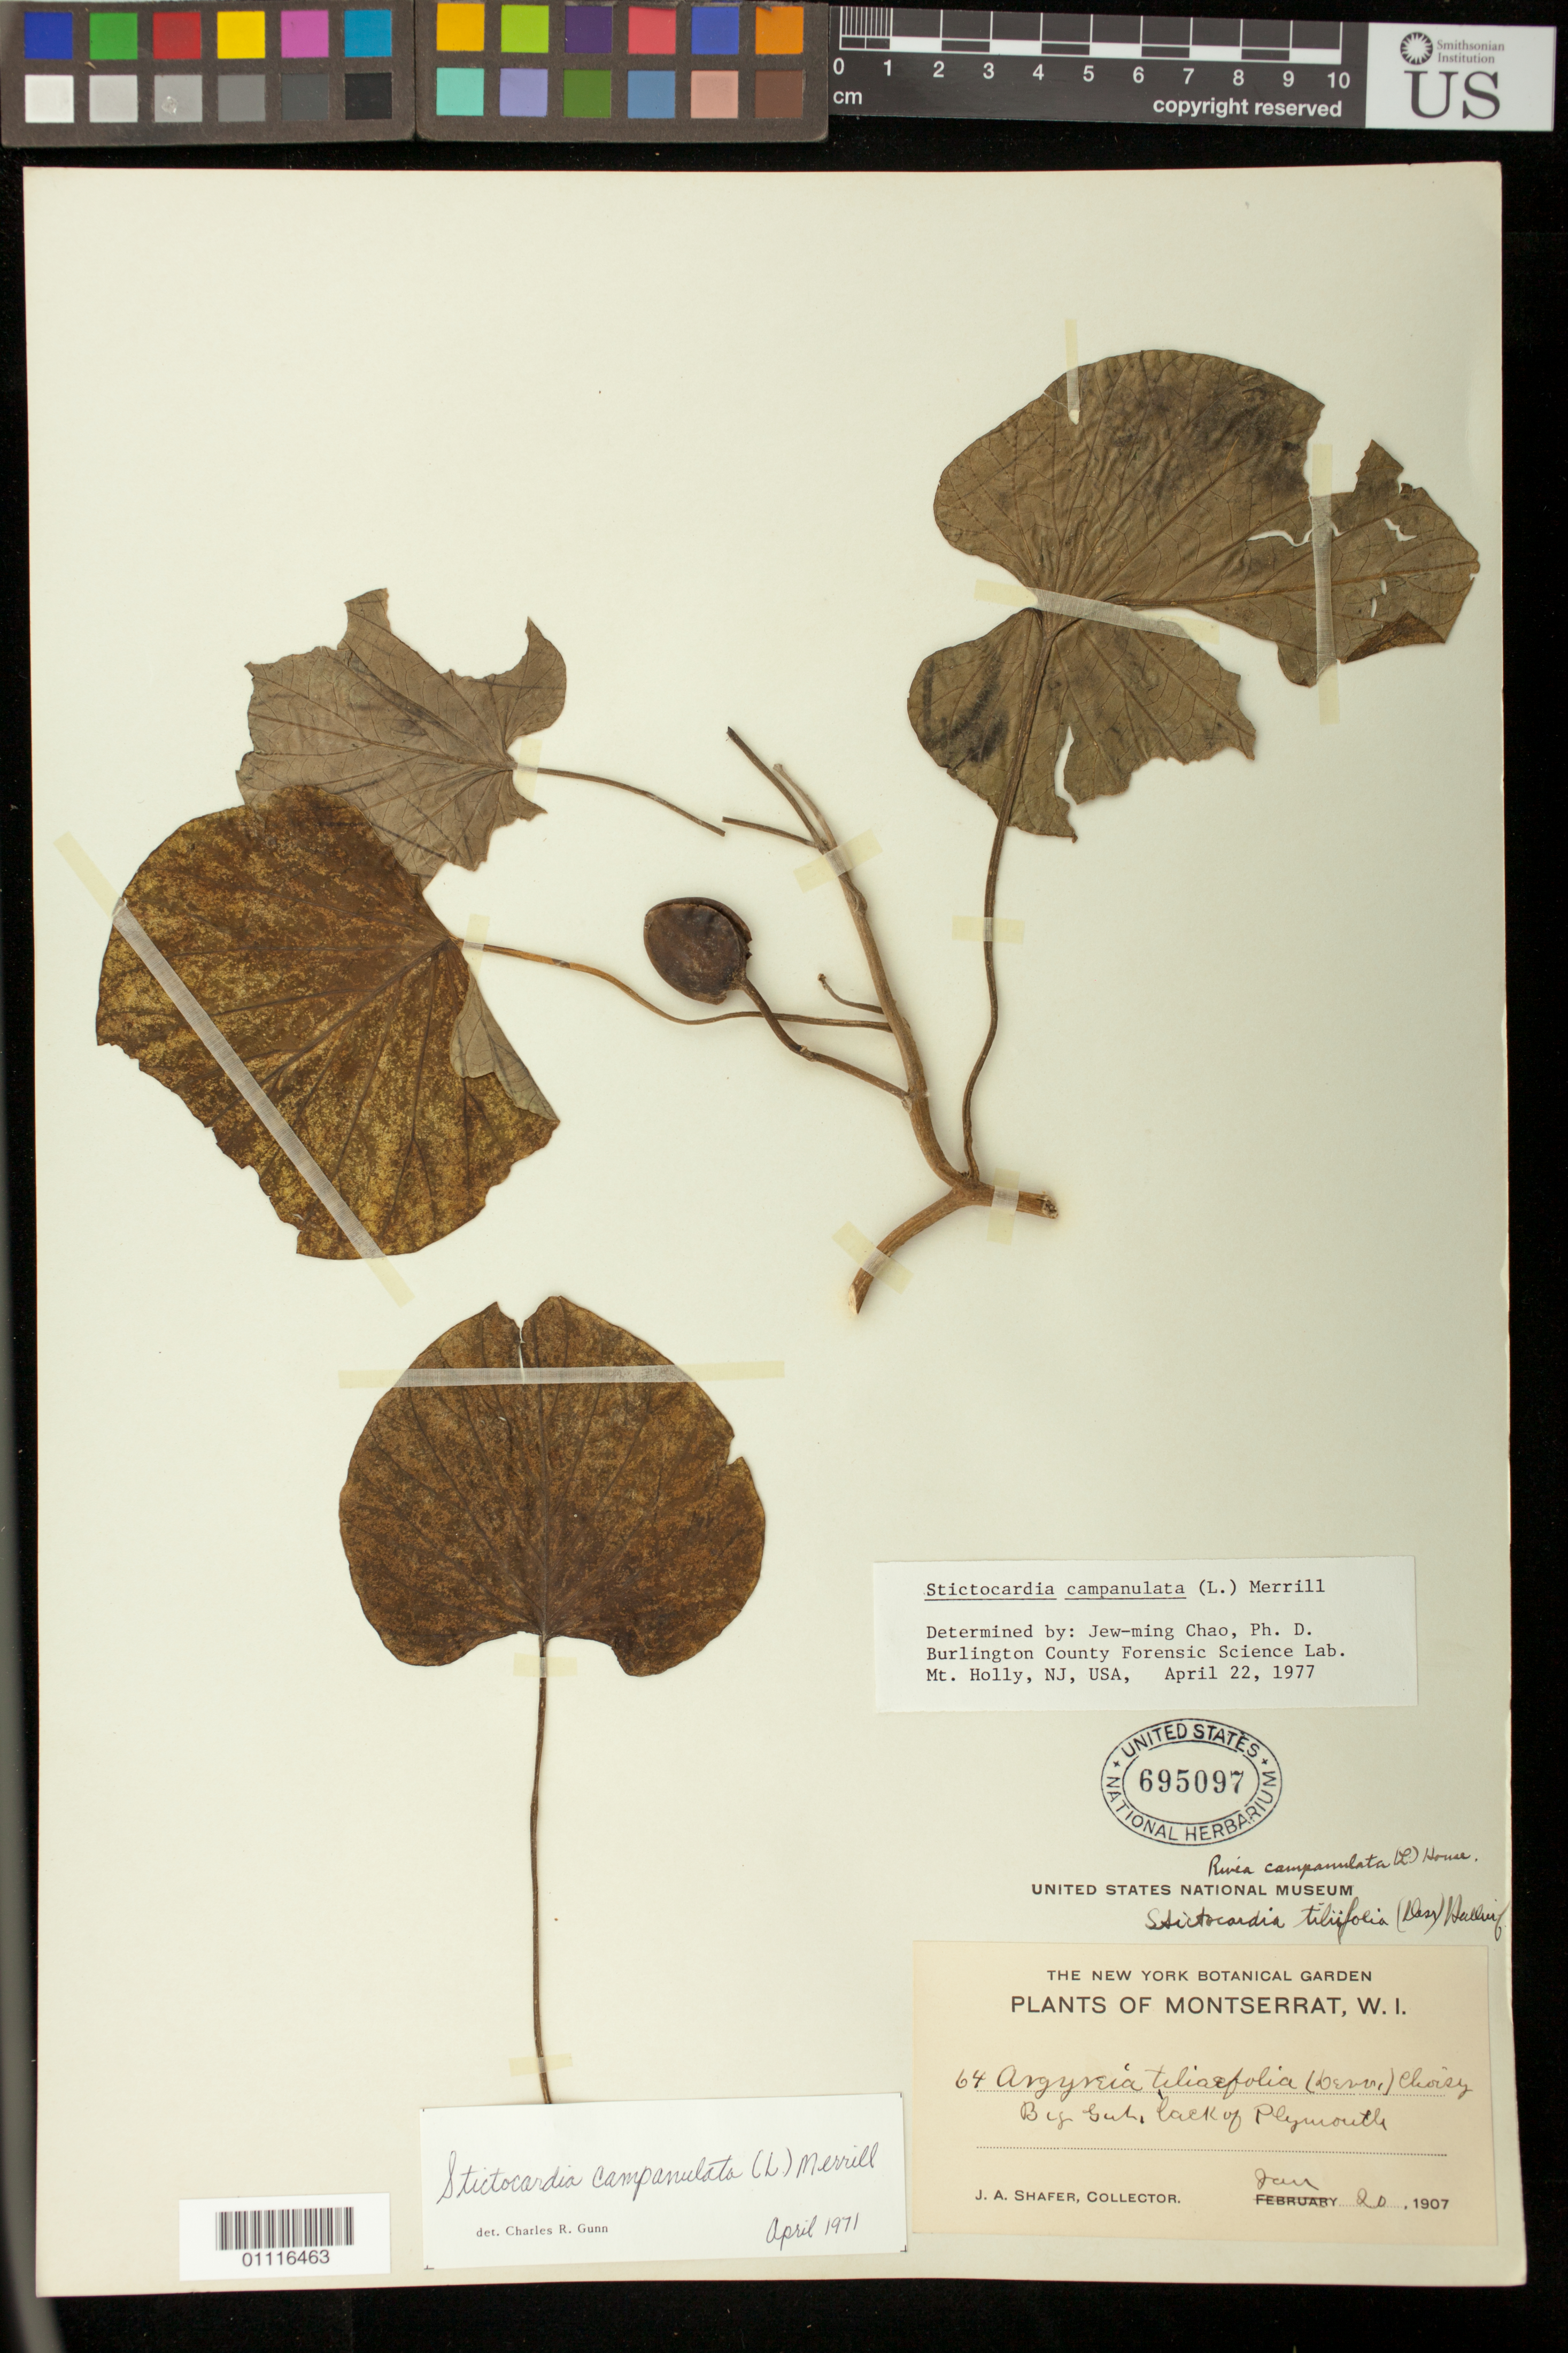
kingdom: Plantae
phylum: Tracheophyta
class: Magnoliopsida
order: Solanales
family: Convolvulaceae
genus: Stictocardia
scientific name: Stictocardia tiliifolia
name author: (Desr.) Hallier f.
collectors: J. A. Shafer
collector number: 64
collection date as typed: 20 Jan 1907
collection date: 1907-01-20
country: Montserrat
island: Montserrat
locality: Back of Plymouth.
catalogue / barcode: US 695097